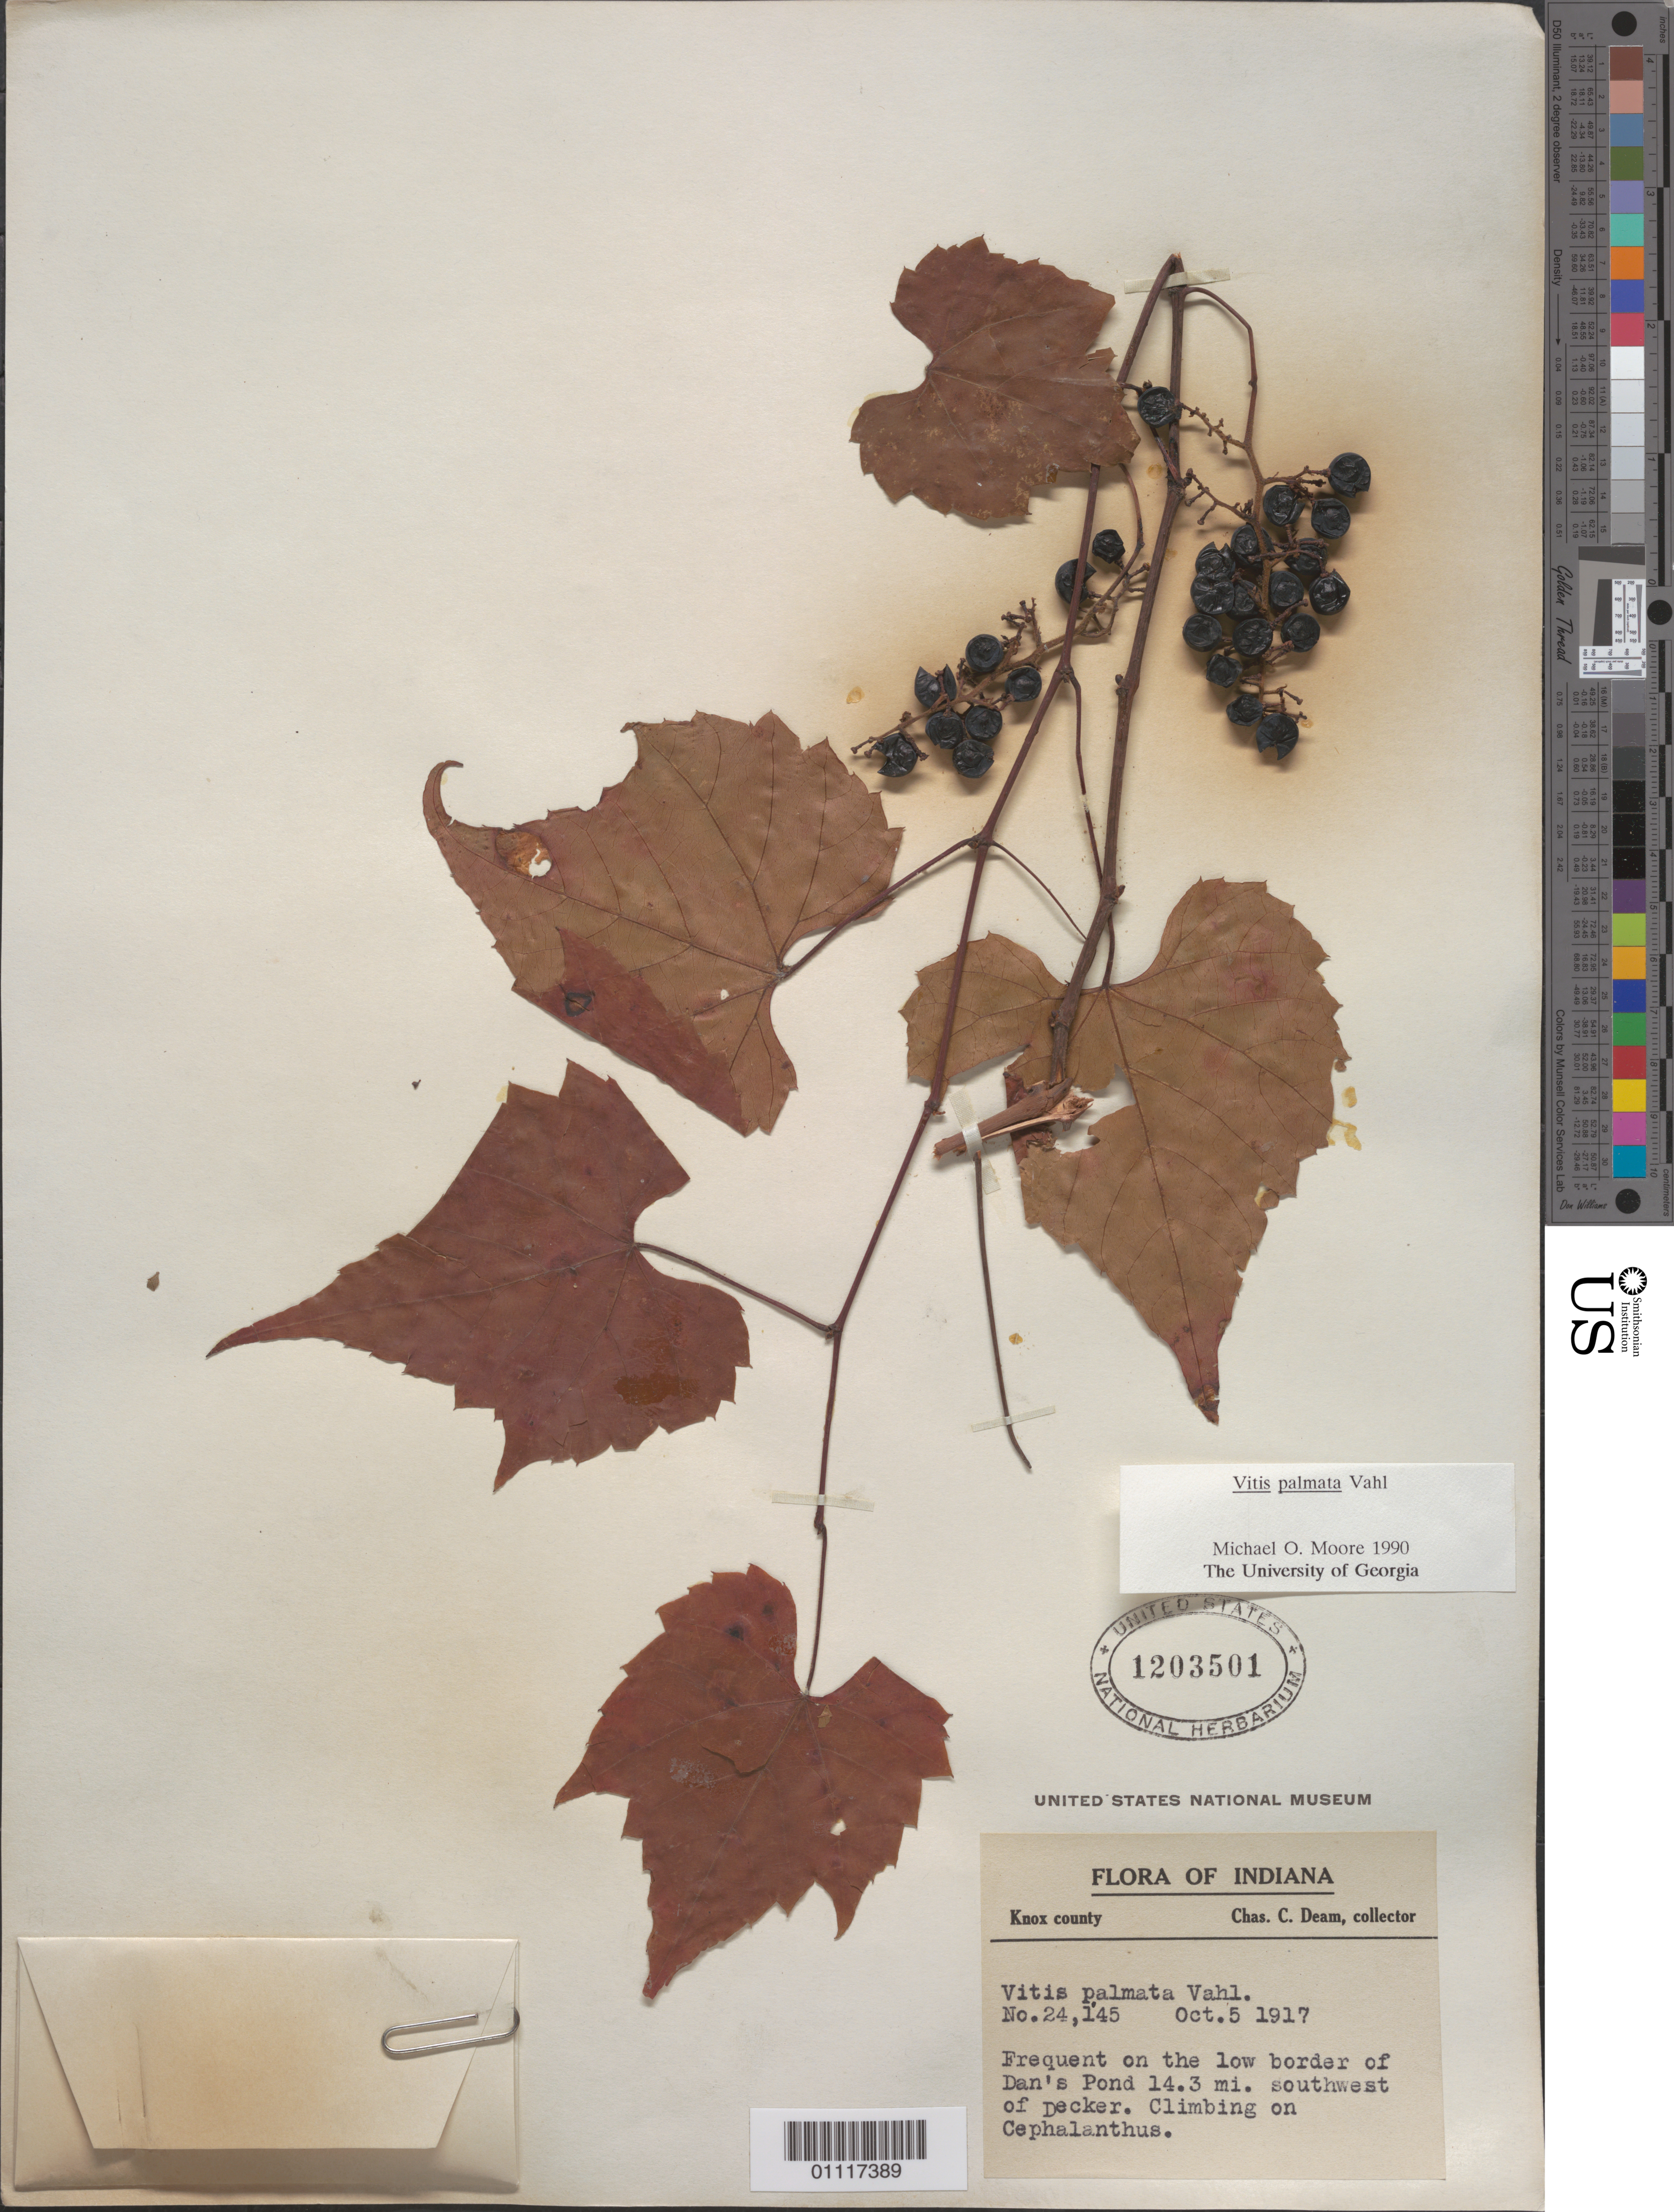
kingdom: Plantae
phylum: Tracheophyta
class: Magnoliopsida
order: Vitales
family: Vitaceae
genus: Vitis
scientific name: Vitis palmata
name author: Vahl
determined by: Moore, M. O.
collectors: C. C. Deam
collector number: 24145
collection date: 1917-10-05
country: United States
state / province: Indiana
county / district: Knox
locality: the low border of Dan's Pond 14.3 mi. southeast of Decker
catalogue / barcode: US 1203501